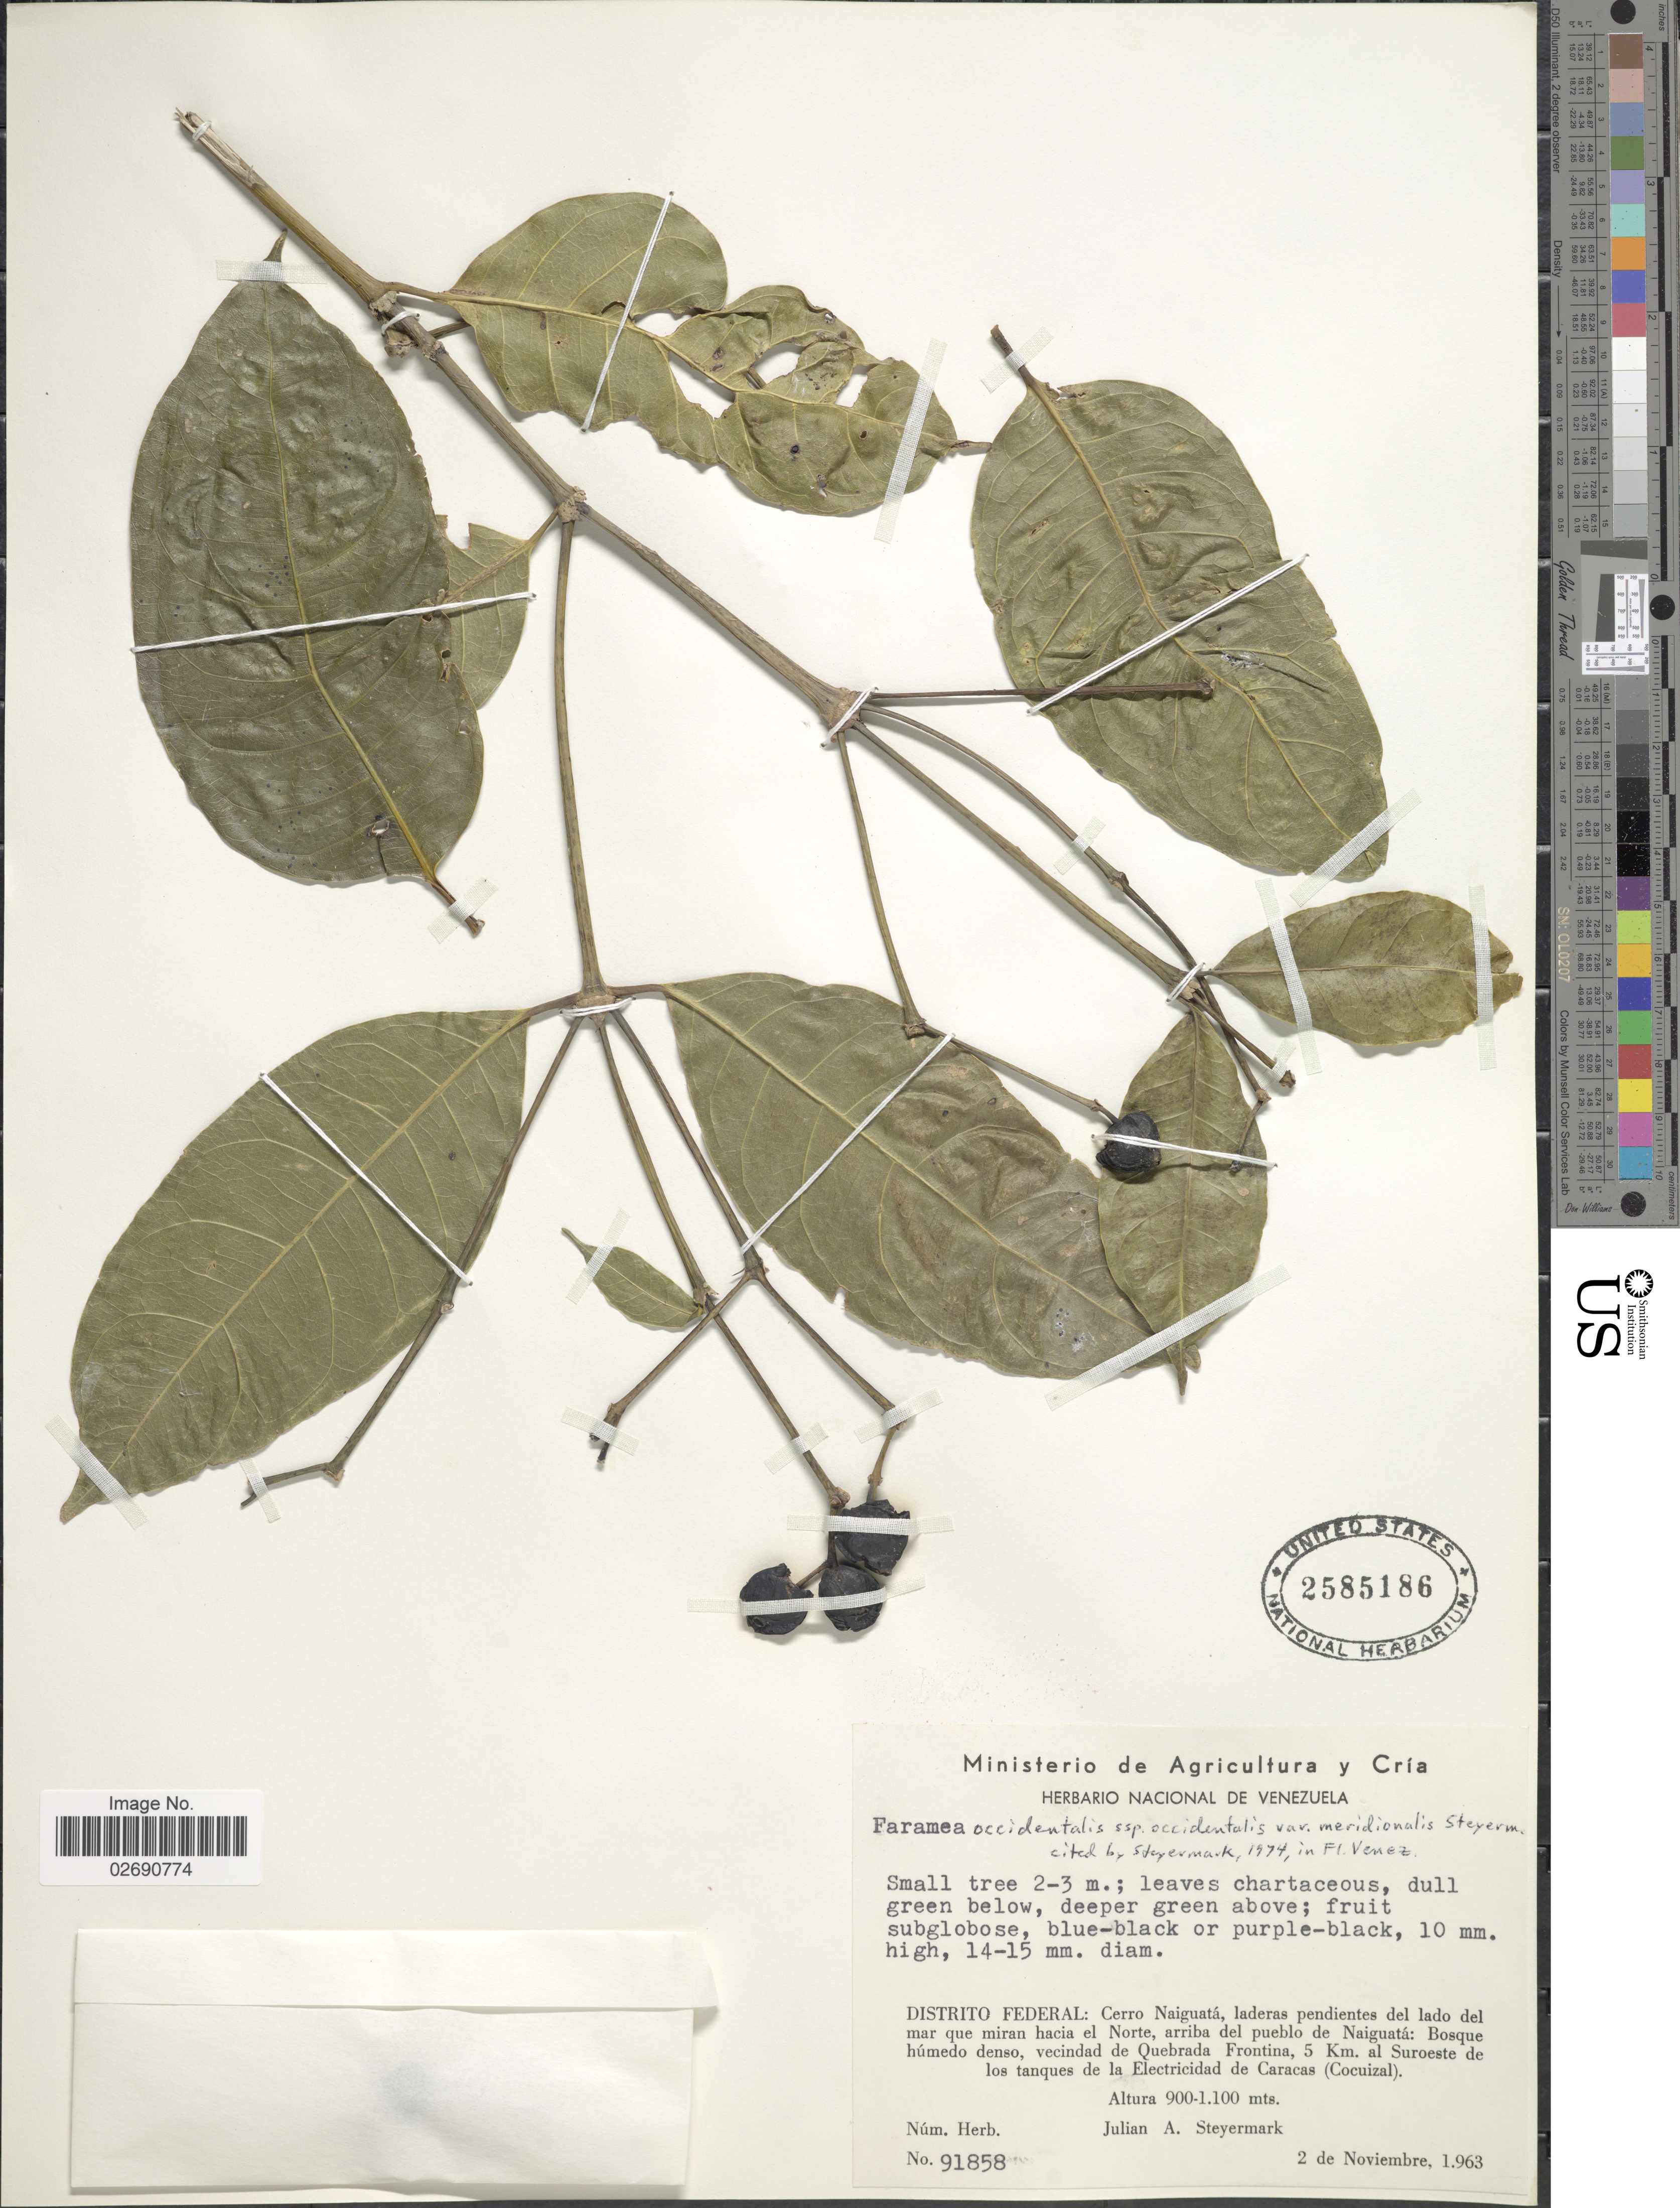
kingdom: Plantae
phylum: Tracheophyta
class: Magnoliopsida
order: Gentianales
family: Rubiaceae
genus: Faramea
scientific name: Faramea occidentalis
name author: (L.) A. Rich.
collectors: J. Steyermark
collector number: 91858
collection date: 1963-11-02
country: Venezuela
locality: Distrito Federal: Cerro Naiguatá, laderas pendientes del lado del mar que miran hacia el Norte, arriba del Pueblo de Naiguatá: Bosque húmedo denso, vecindad de Quebrada Frontina, 5 Km al Suroeste de los tanques de la Electricidad de Caracas (Cocuizal)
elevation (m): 900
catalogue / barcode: US 2585186